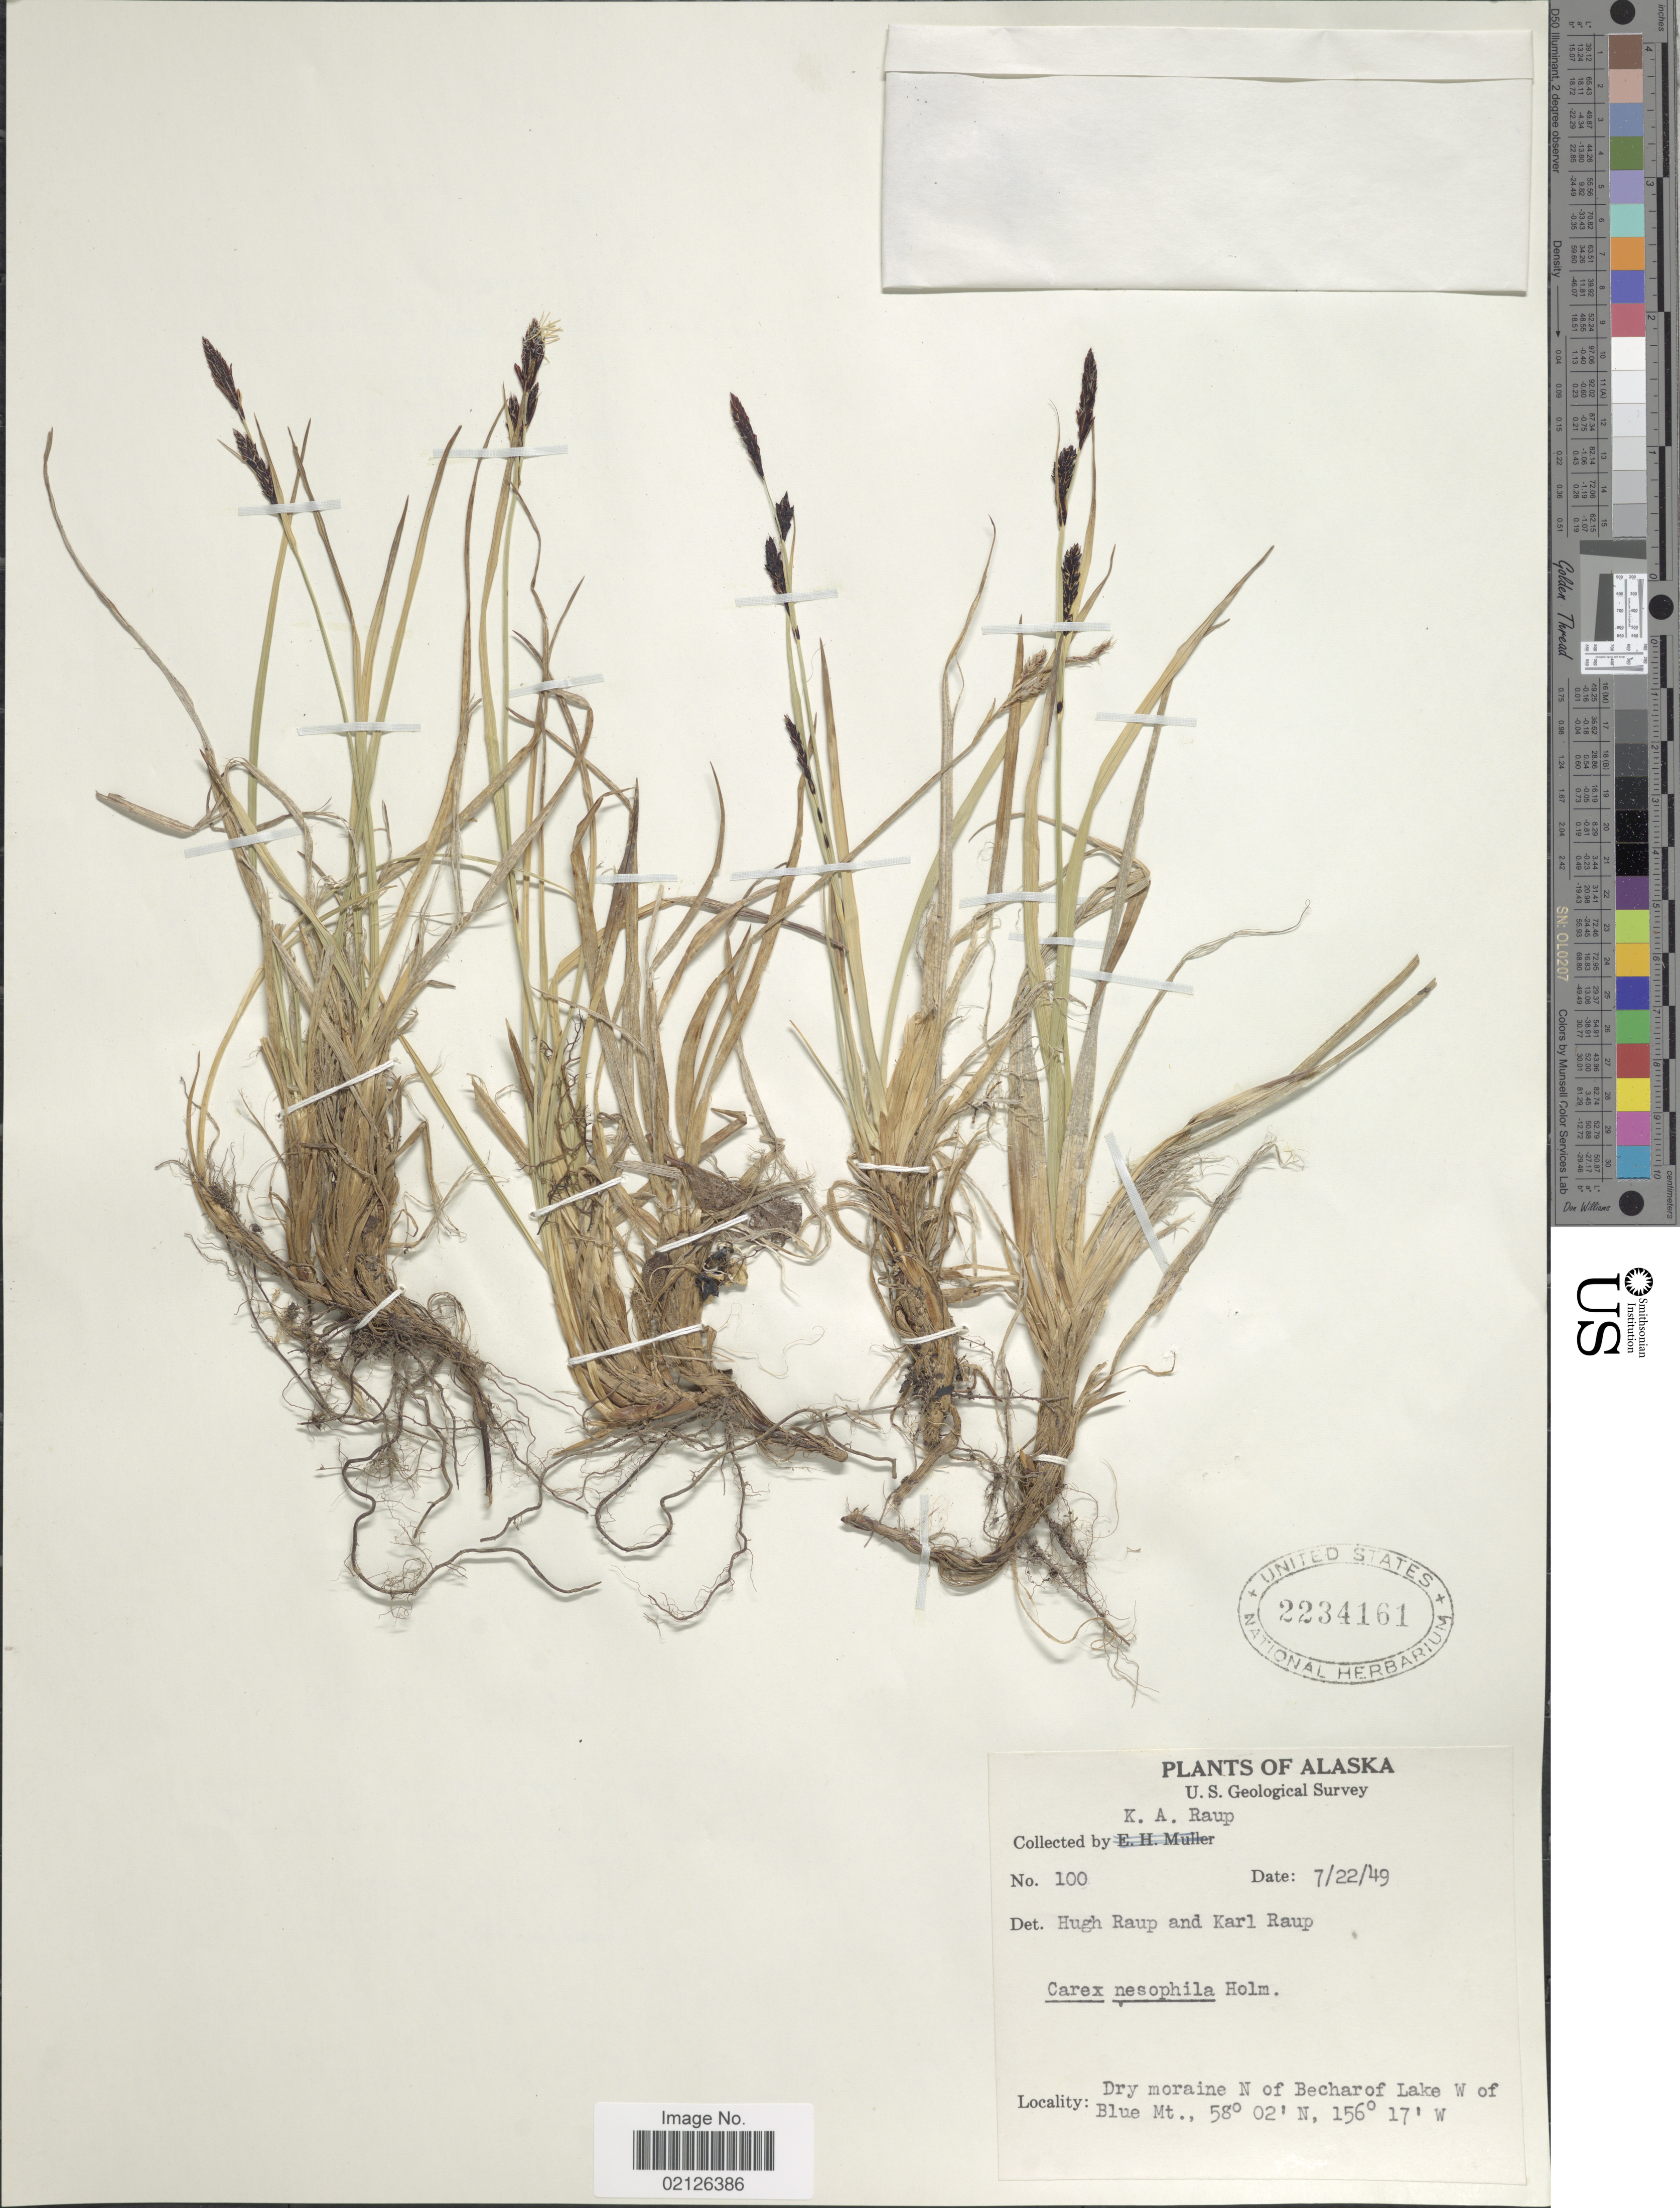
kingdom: Plantae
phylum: Tracheophyta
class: Liliopsida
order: Poales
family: Cyperaceae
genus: Carex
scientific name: Carex microchaeta subsp. nesophila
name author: (Holm) D.F. Murray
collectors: K. Raup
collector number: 100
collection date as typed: Transcribed d/m/y: 22/7/49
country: United States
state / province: Alaska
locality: Dry moraine N of Becharof Lake W of Blue Mt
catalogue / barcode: US 2234161